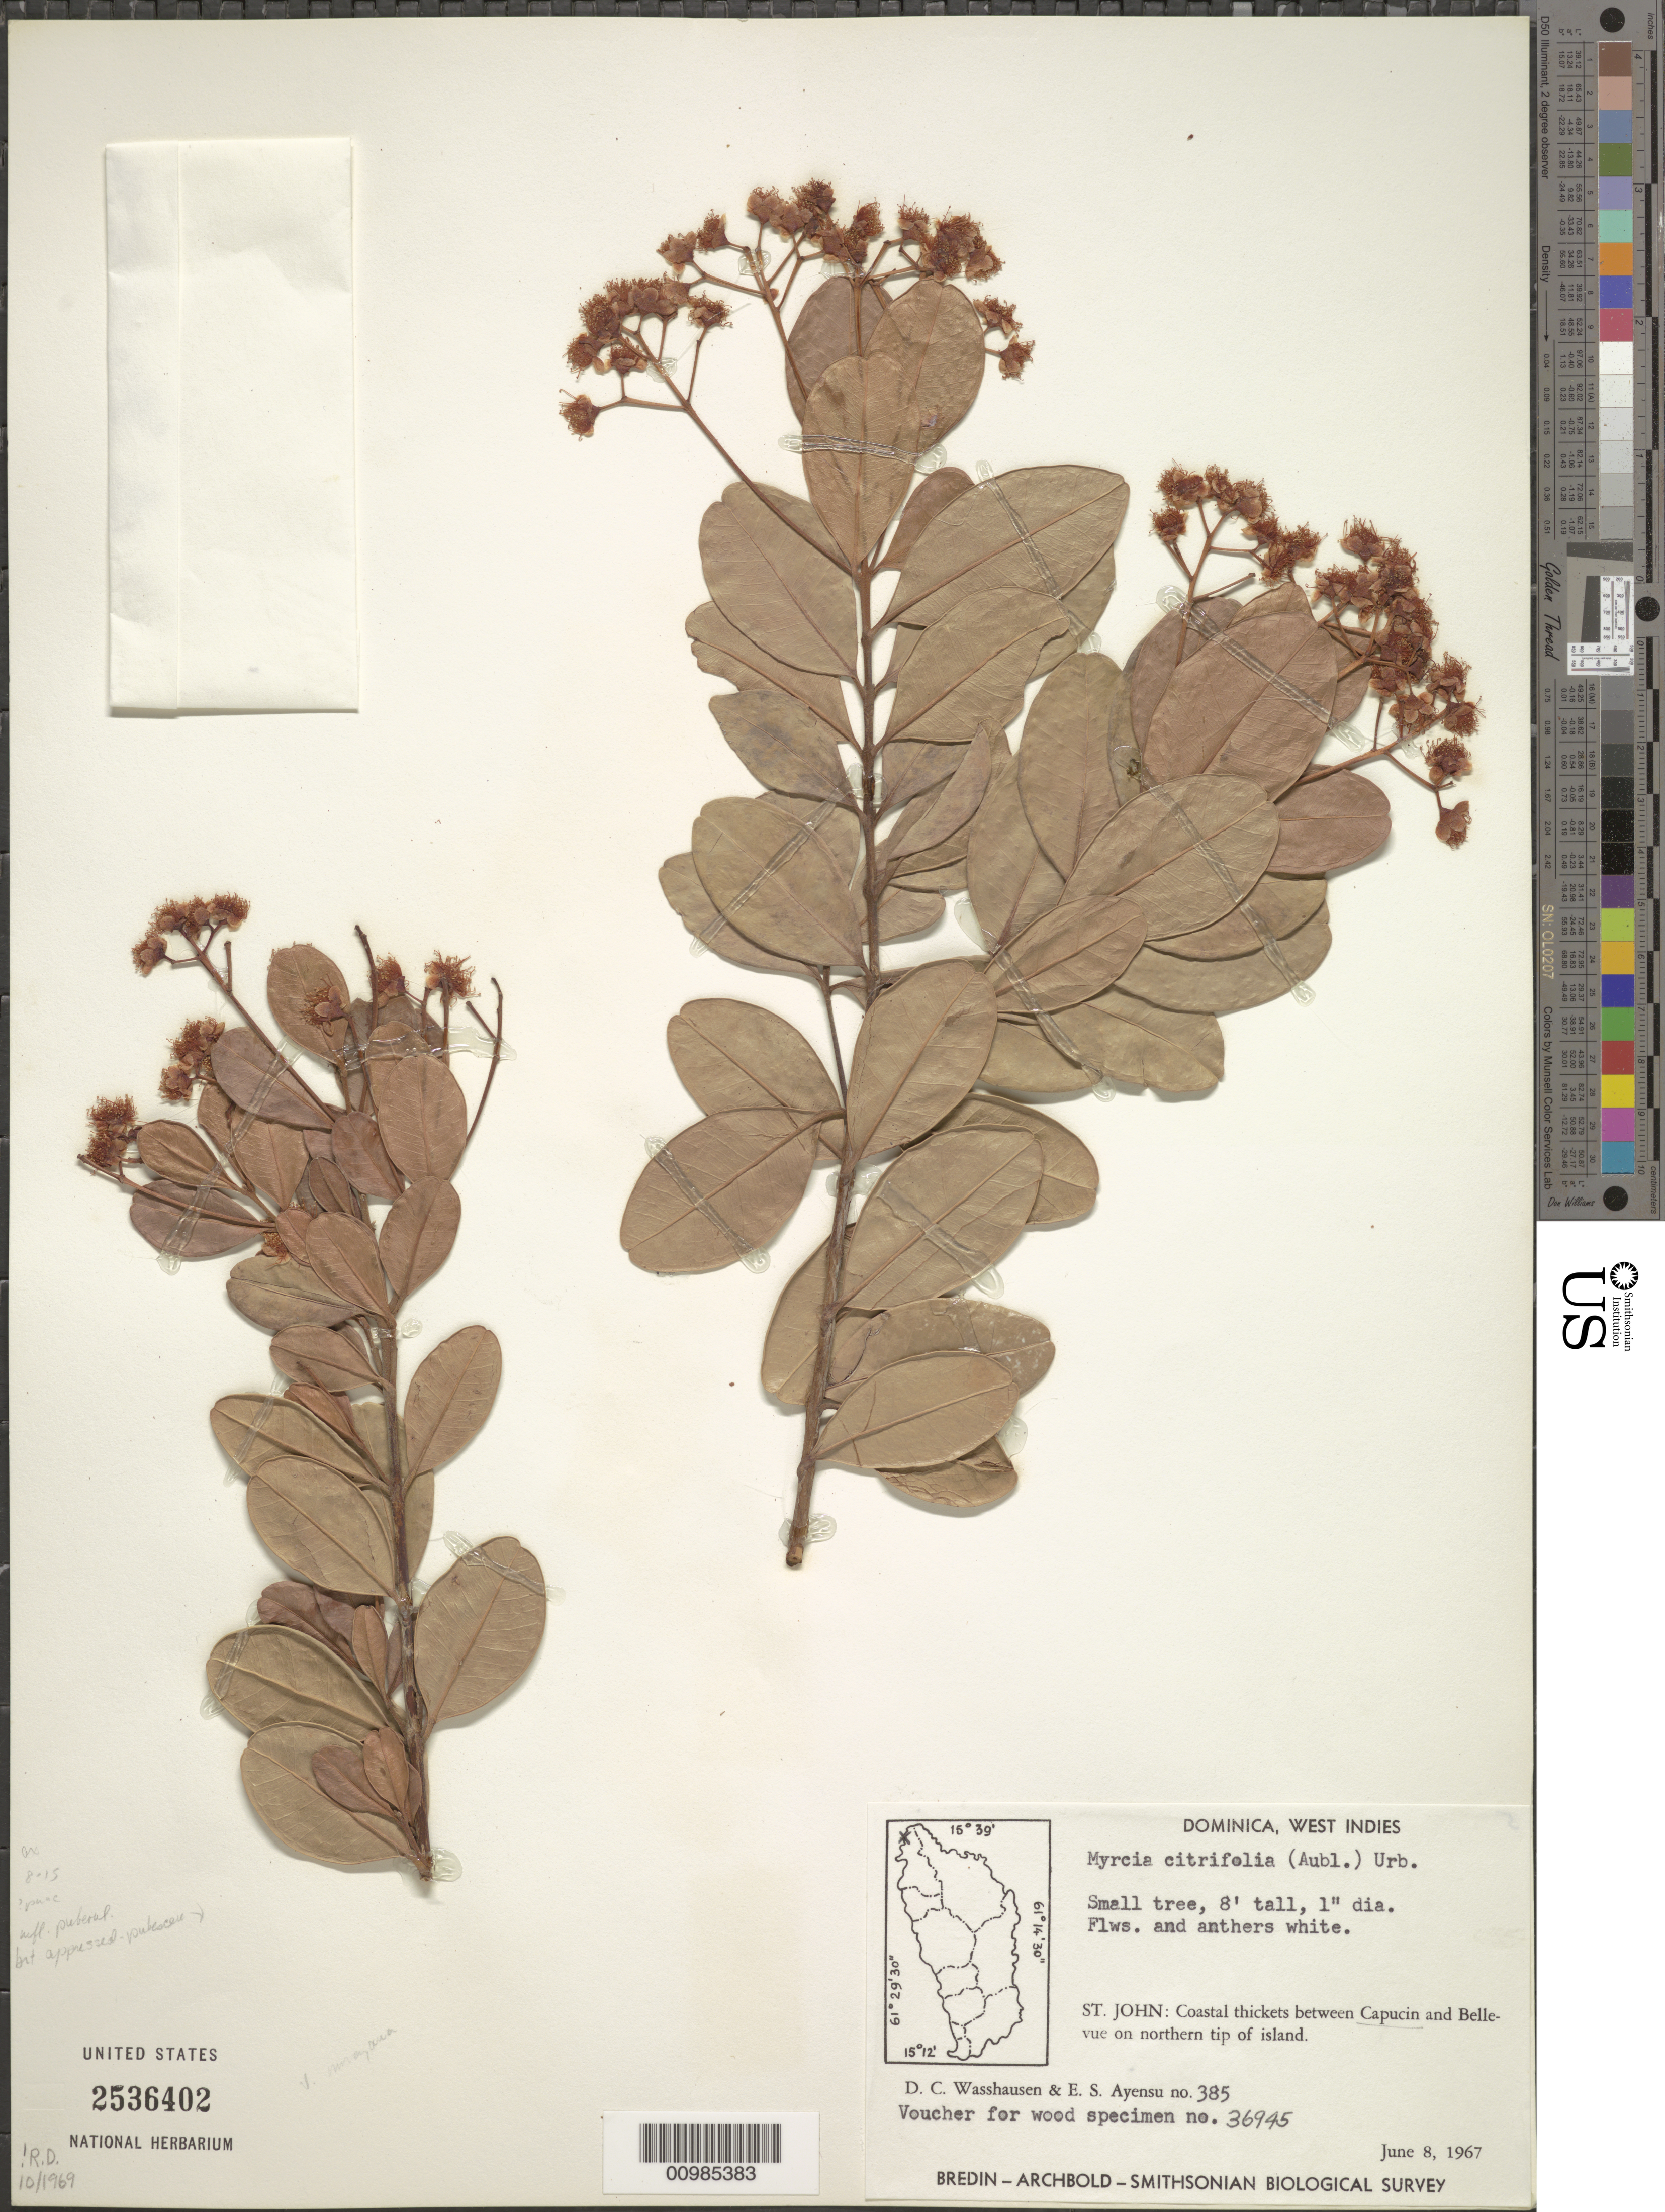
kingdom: Plantae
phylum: Tracheophyta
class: Magnoliopsida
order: Myrtales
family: Myrtaceae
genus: Myrcia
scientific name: Myrcia citrifolia var. imrayana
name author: (Griseb.) Stehlé & Quentin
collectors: D. C. Wasshausen & E. S. Ayensu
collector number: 385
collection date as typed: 08 Jun 1967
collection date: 1967-06-08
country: Dominica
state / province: St. John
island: Dominica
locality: Between Capucin and Bellevue on northern tip of island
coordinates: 0 N, 0 E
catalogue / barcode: US 2536402